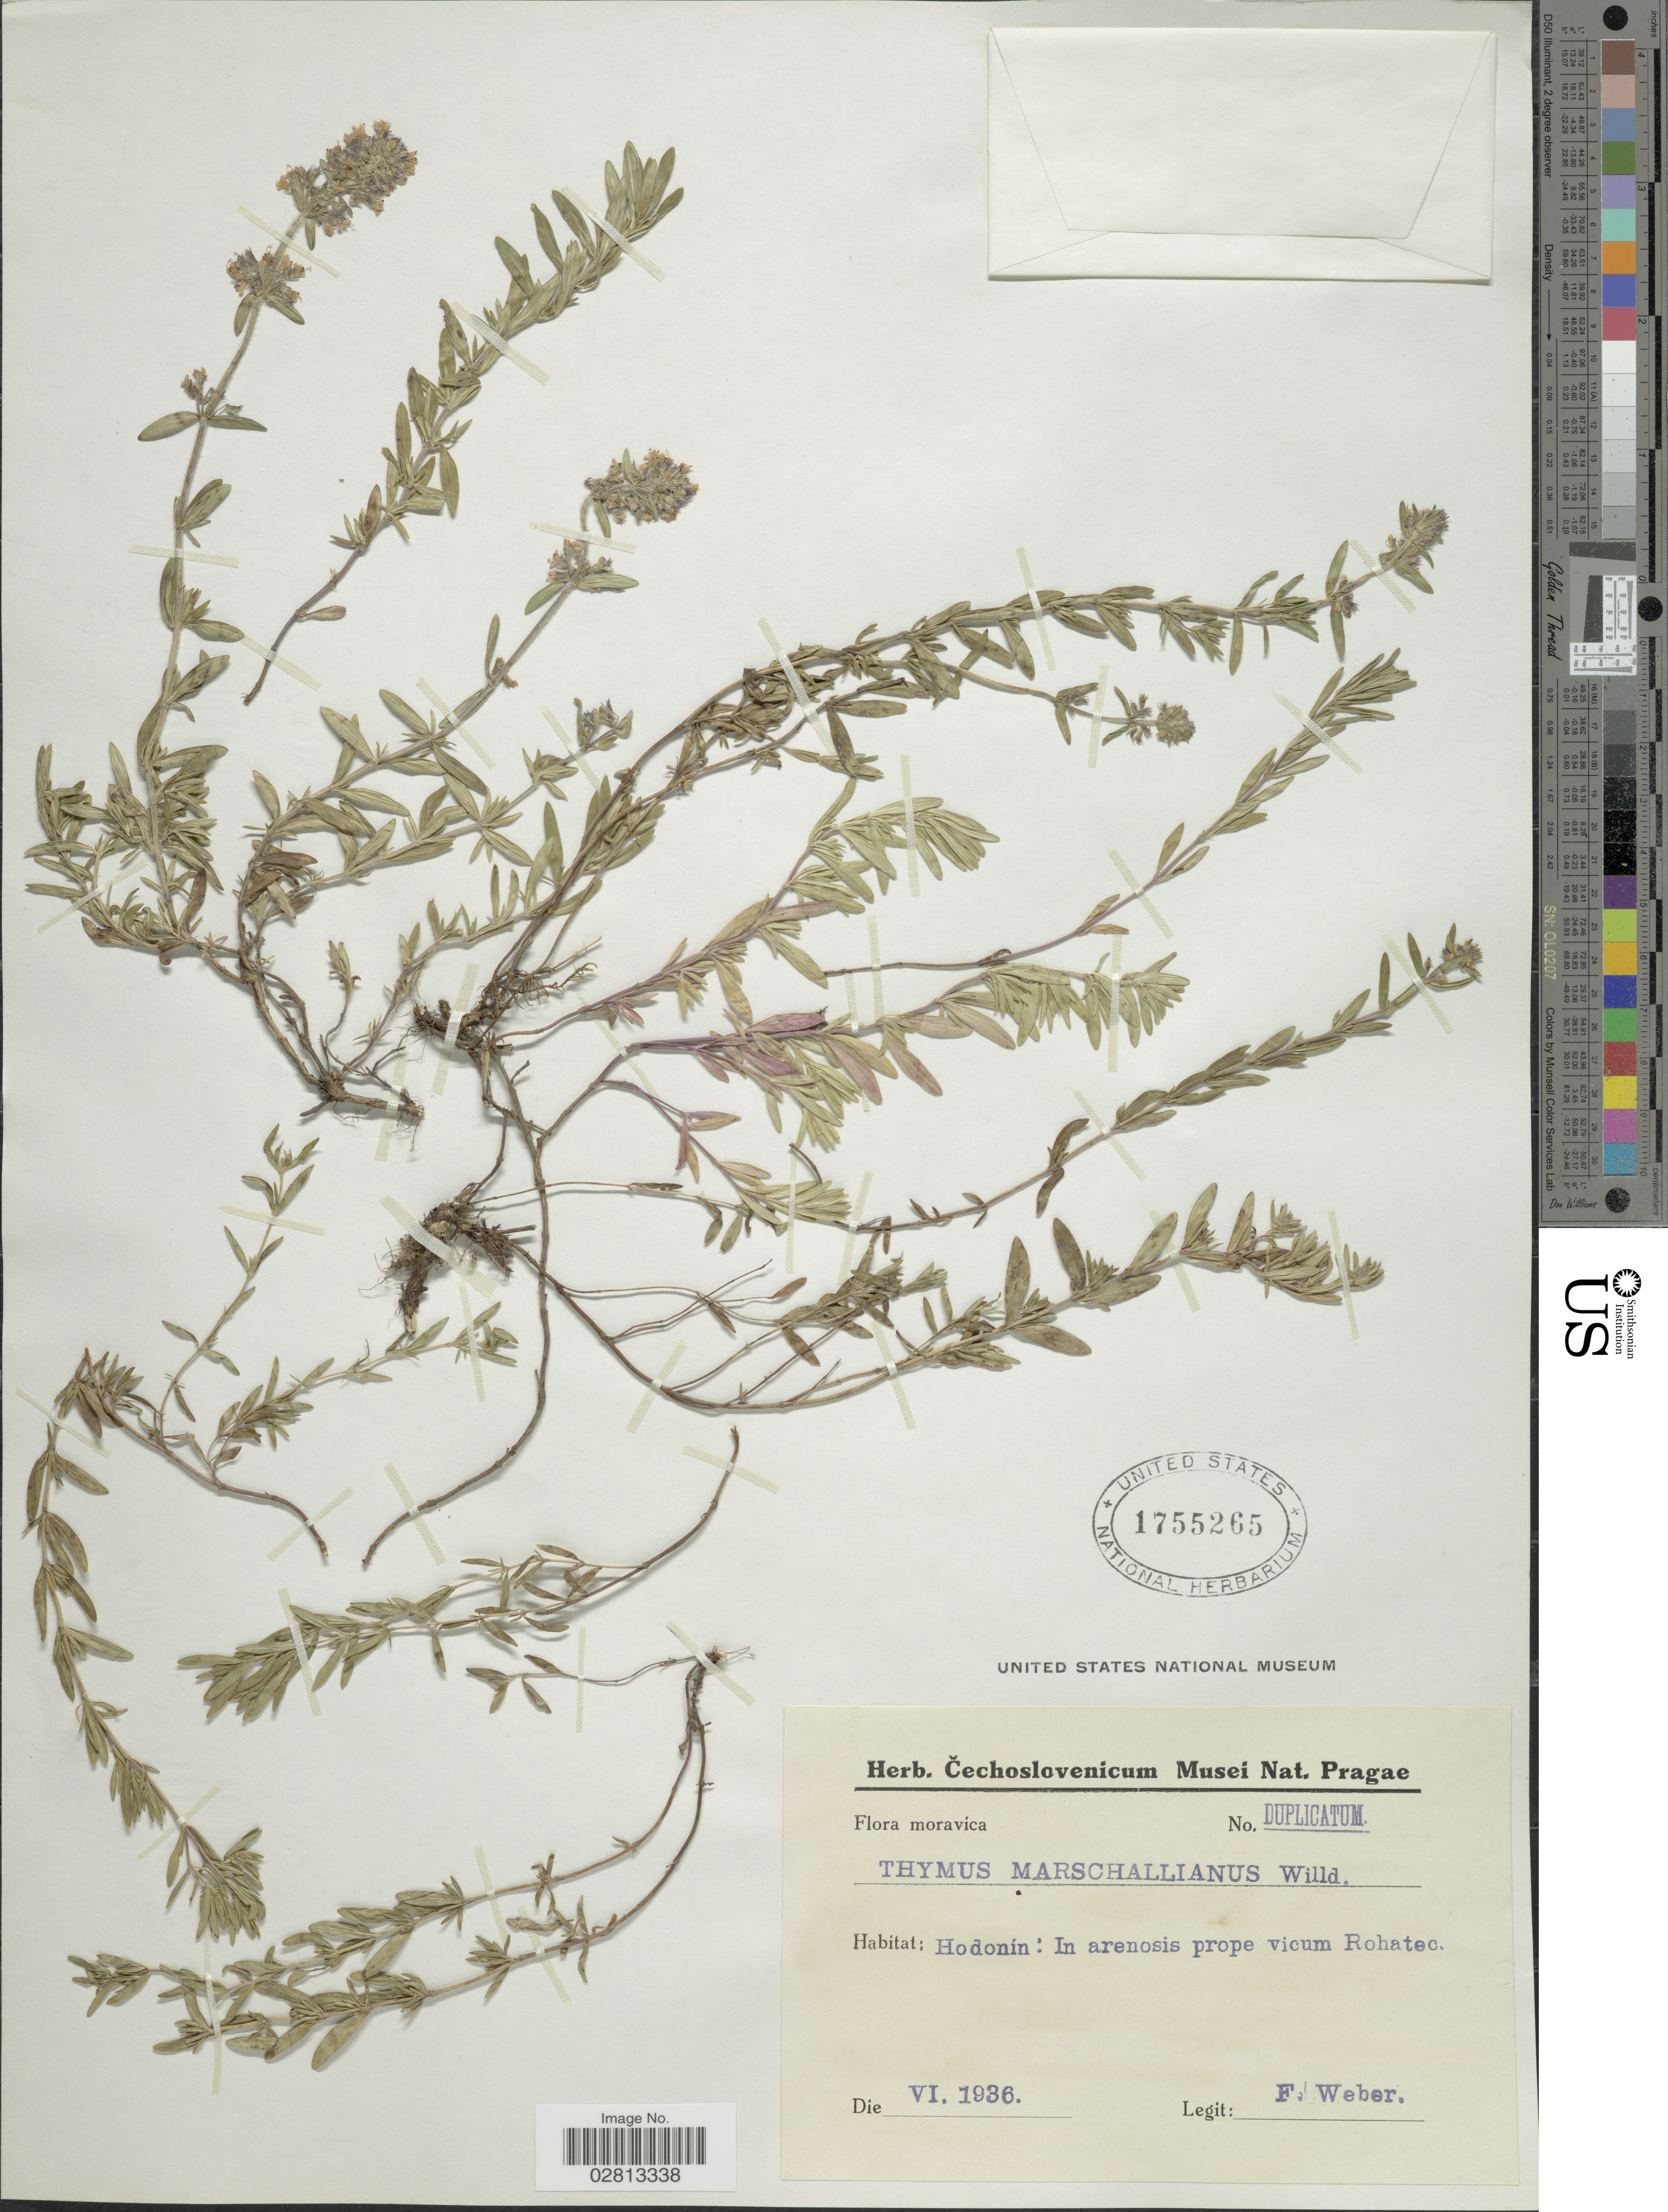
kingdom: Plantae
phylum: Tracheophyta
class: Magnoliopsida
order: Lamiales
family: Lamiaceae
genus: Thymus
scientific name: Thymus marschallianus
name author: Willd.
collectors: F. Weber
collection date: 1936-06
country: Czechia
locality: Moravica. Hodonín: In arenosis prope vicum Rohatec.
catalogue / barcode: US 1755265